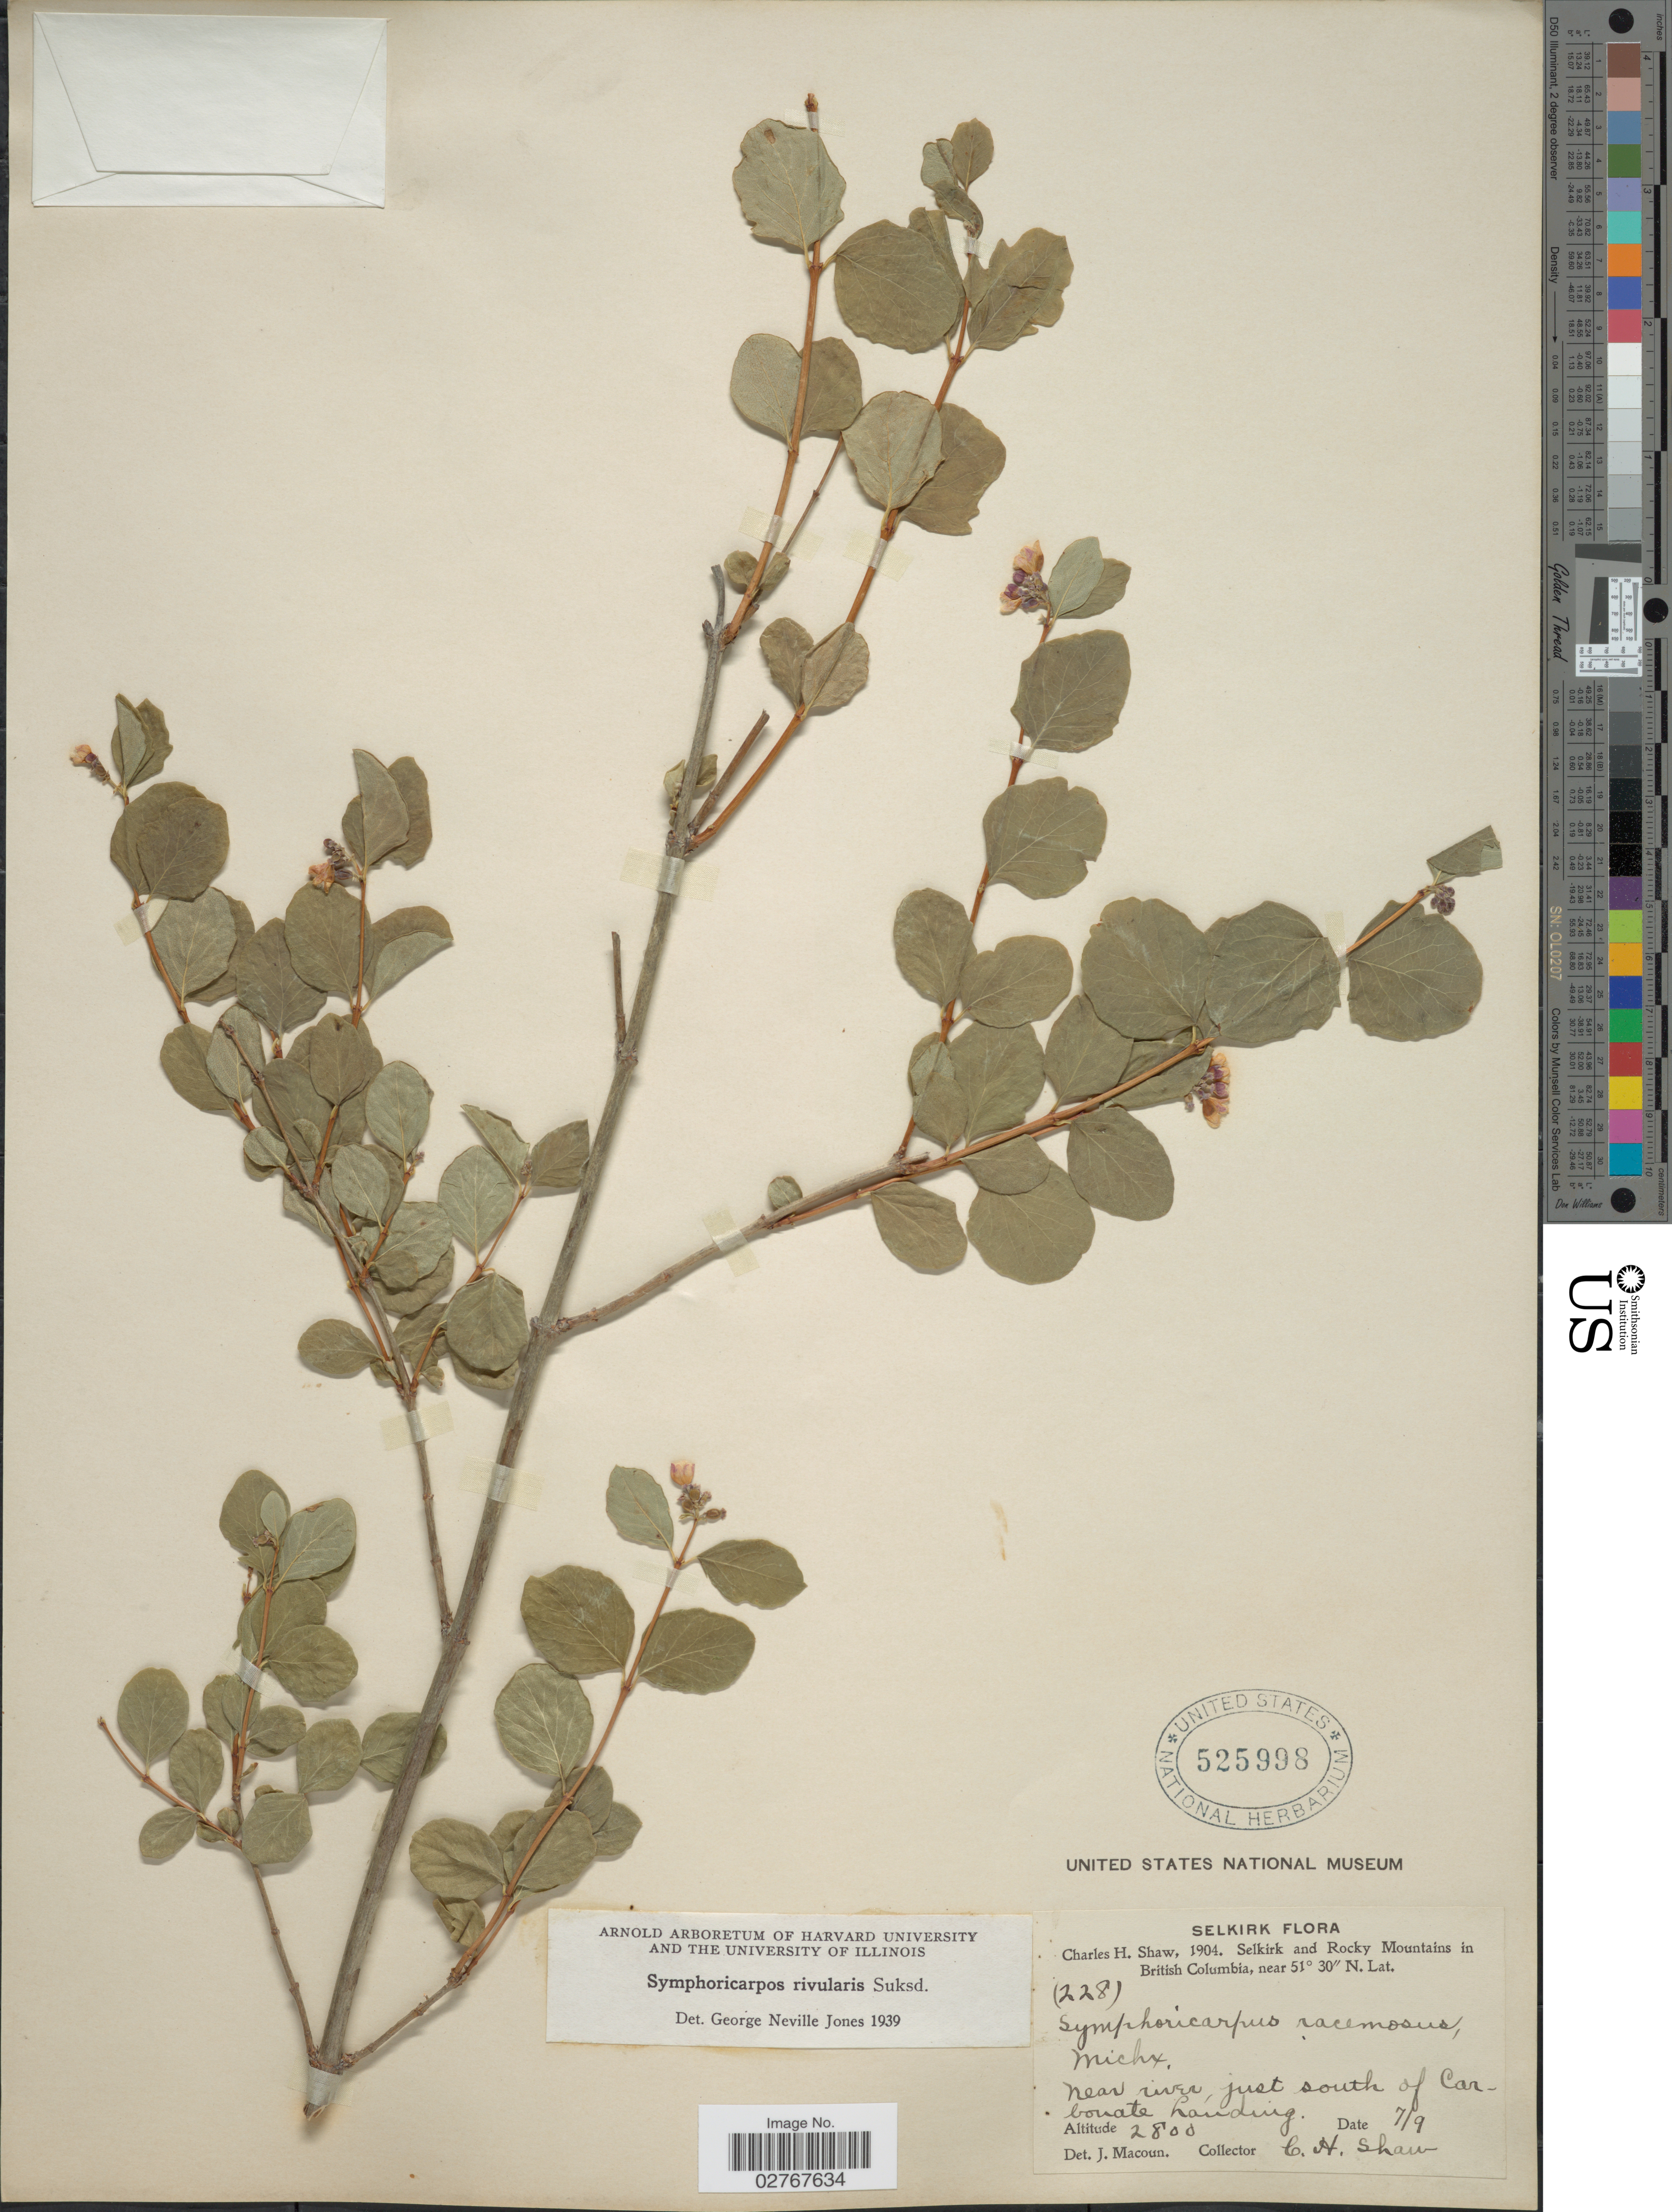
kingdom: Plantae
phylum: Tracheophyta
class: Magnoliopsida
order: Dipsacales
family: Caprifoliaceae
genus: Symphoricarpos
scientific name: Symphoricarpos rivularis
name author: Suksd.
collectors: C. H. Shaw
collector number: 228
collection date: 1904-07-09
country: Canada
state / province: British Columbia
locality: Selkirk and Rocky Mountains. Near river, just south of Carbonate Landing.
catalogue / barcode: US 525998